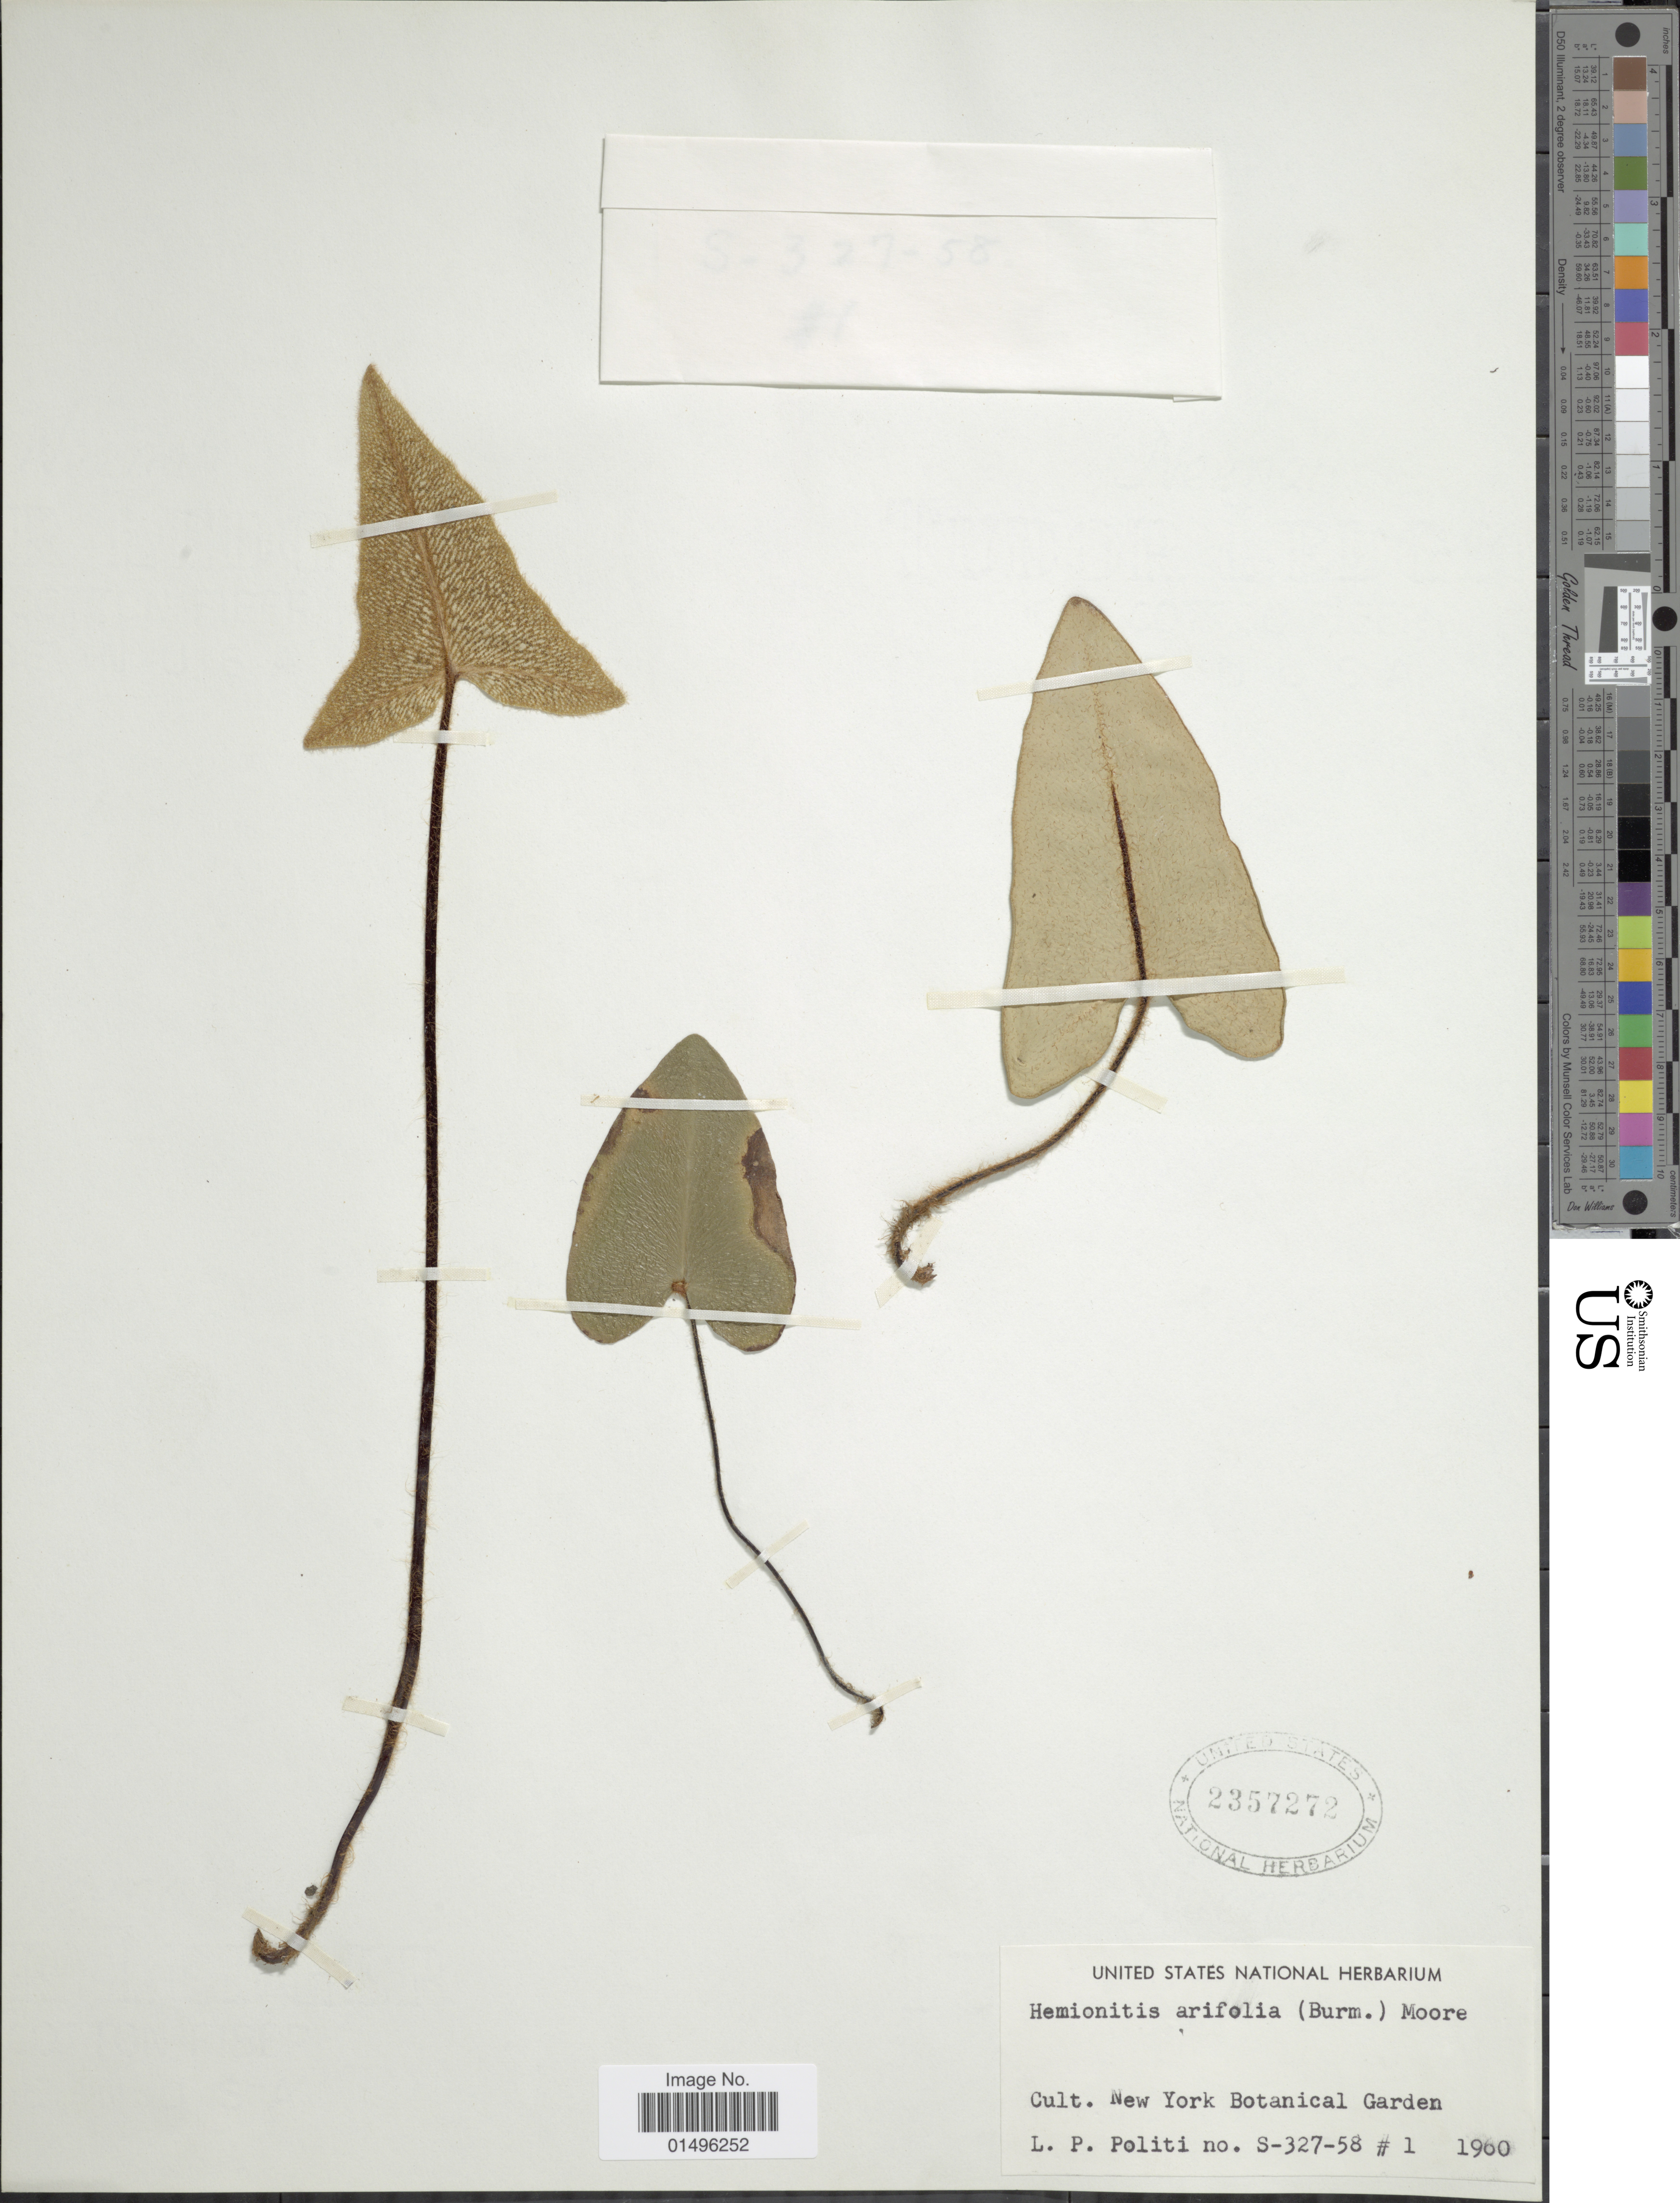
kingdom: Plantae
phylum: Tracheophyta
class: Polypodiopsida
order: Polypodiales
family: Pteridaceae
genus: Hemionitis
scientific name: Hemionitis arifolia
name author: (Burm.) T. Moore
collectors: L. Politi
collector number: s-327-58 / 1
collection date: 1960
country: United States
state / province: New York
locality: New York Botanical Garden.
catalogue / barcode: US 2357272